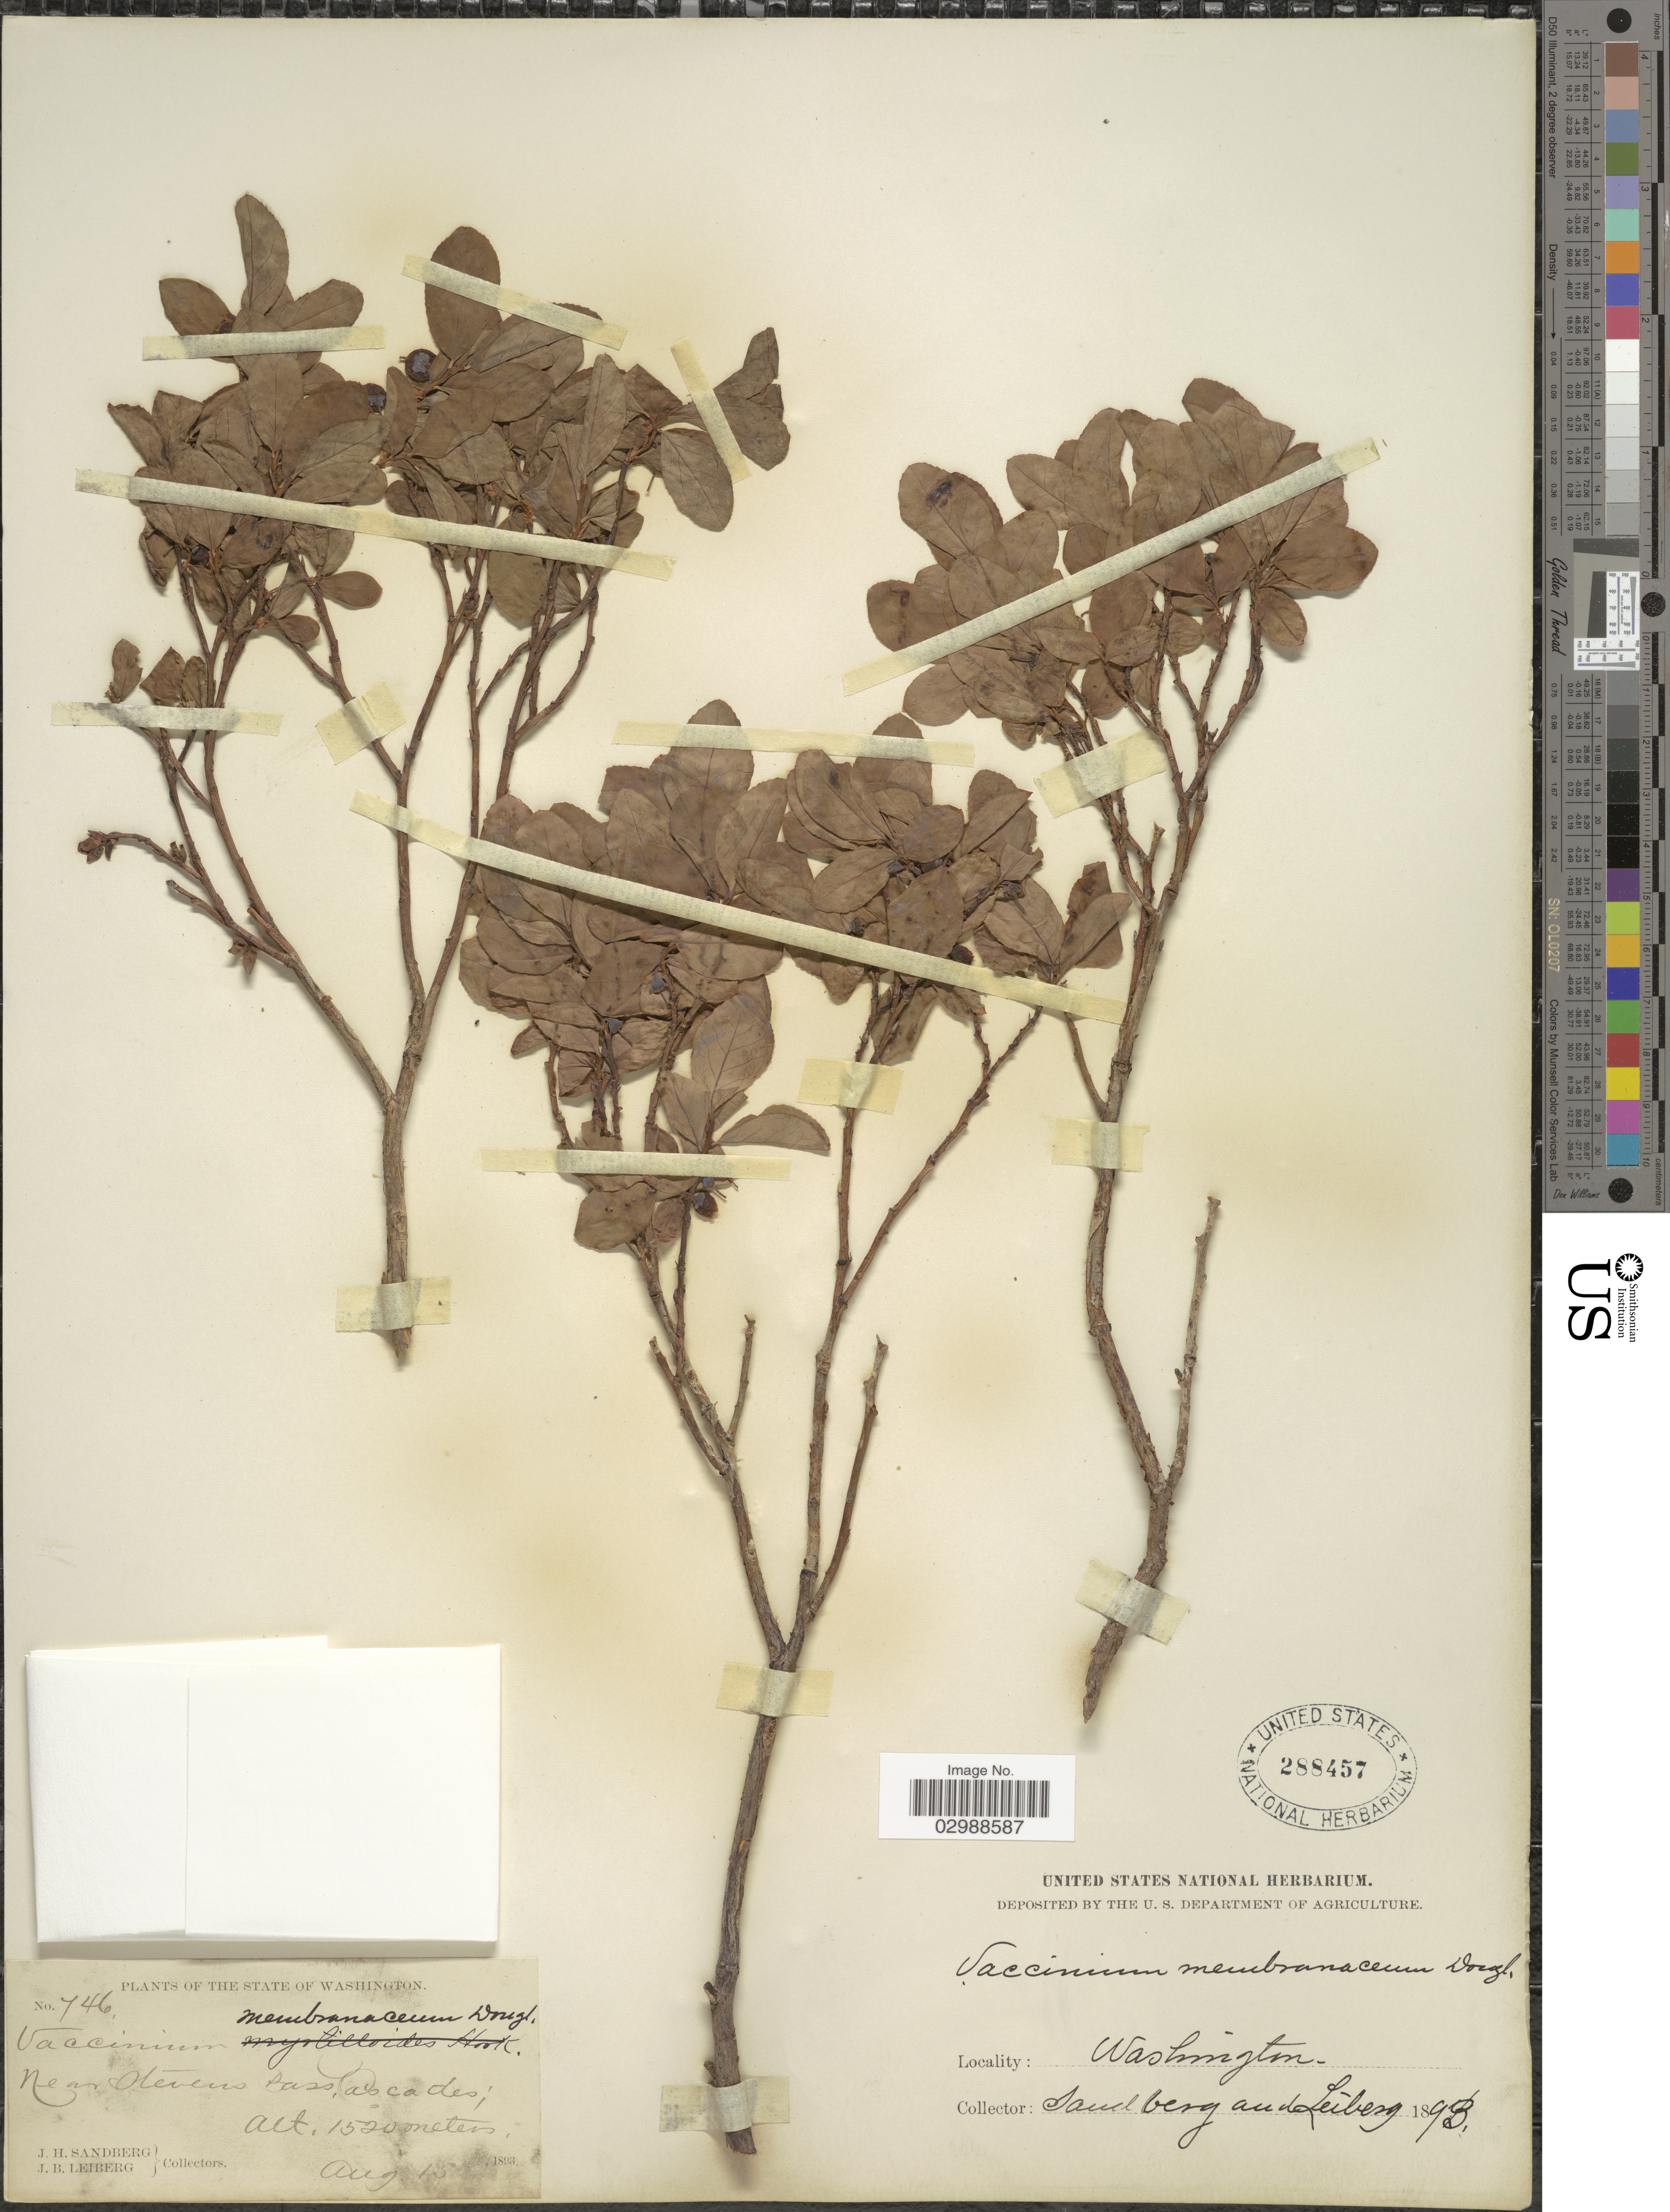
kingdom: Plantae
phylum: Tracheophyta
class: Magnoliopsida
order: Ericales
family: Ericaceae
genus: Vaccinium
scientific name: Vaccinium membranaceum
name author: Douglas ex Torr.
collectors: J. H. Sandberg & J. B. Leiberg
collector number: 746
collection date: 1893-08-15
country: United States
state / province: Washington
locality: Near Stevens Pass.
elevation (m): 1520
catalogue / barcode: US 288457